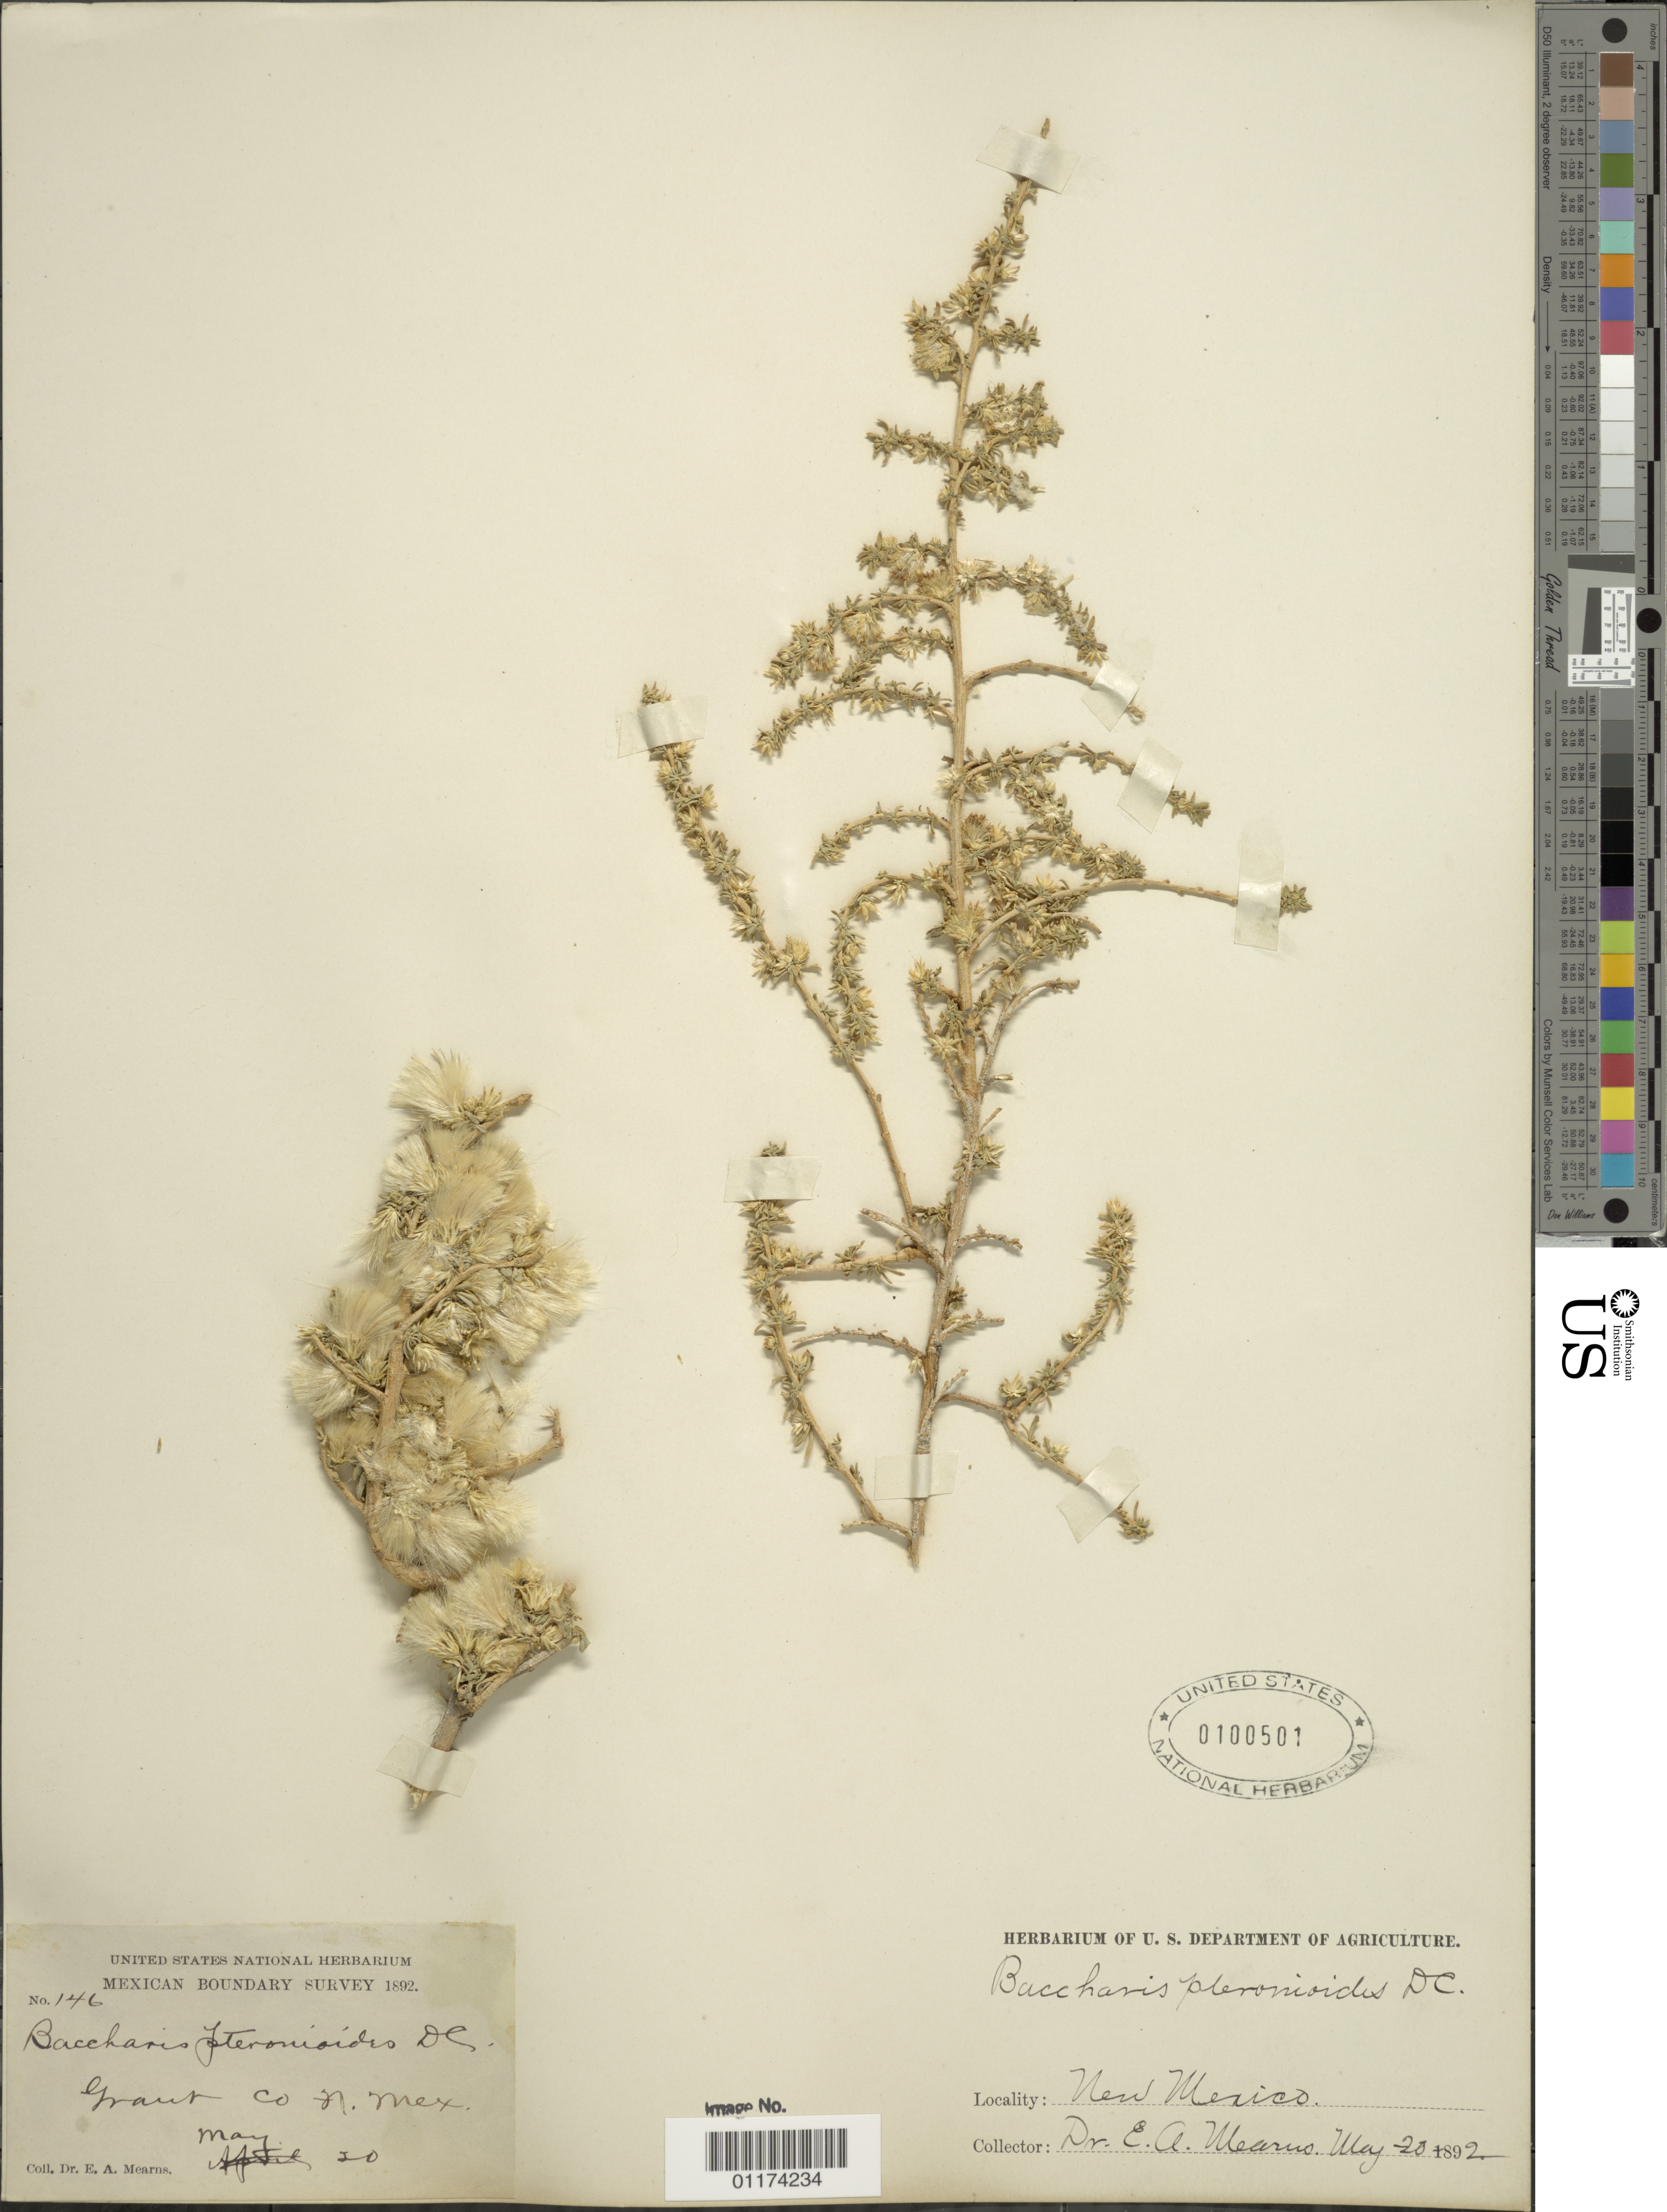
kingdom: Plantae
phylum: Tracheophyta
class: Magnoliopsida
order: Asterales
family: Asteraceae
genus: Baccharis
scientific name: Baccharis pteronioides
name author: DC.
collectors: E. A. Mearns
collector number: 146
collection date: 1892-05-20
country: United States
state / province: New Mexico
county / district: Grant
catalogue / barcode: US 100501